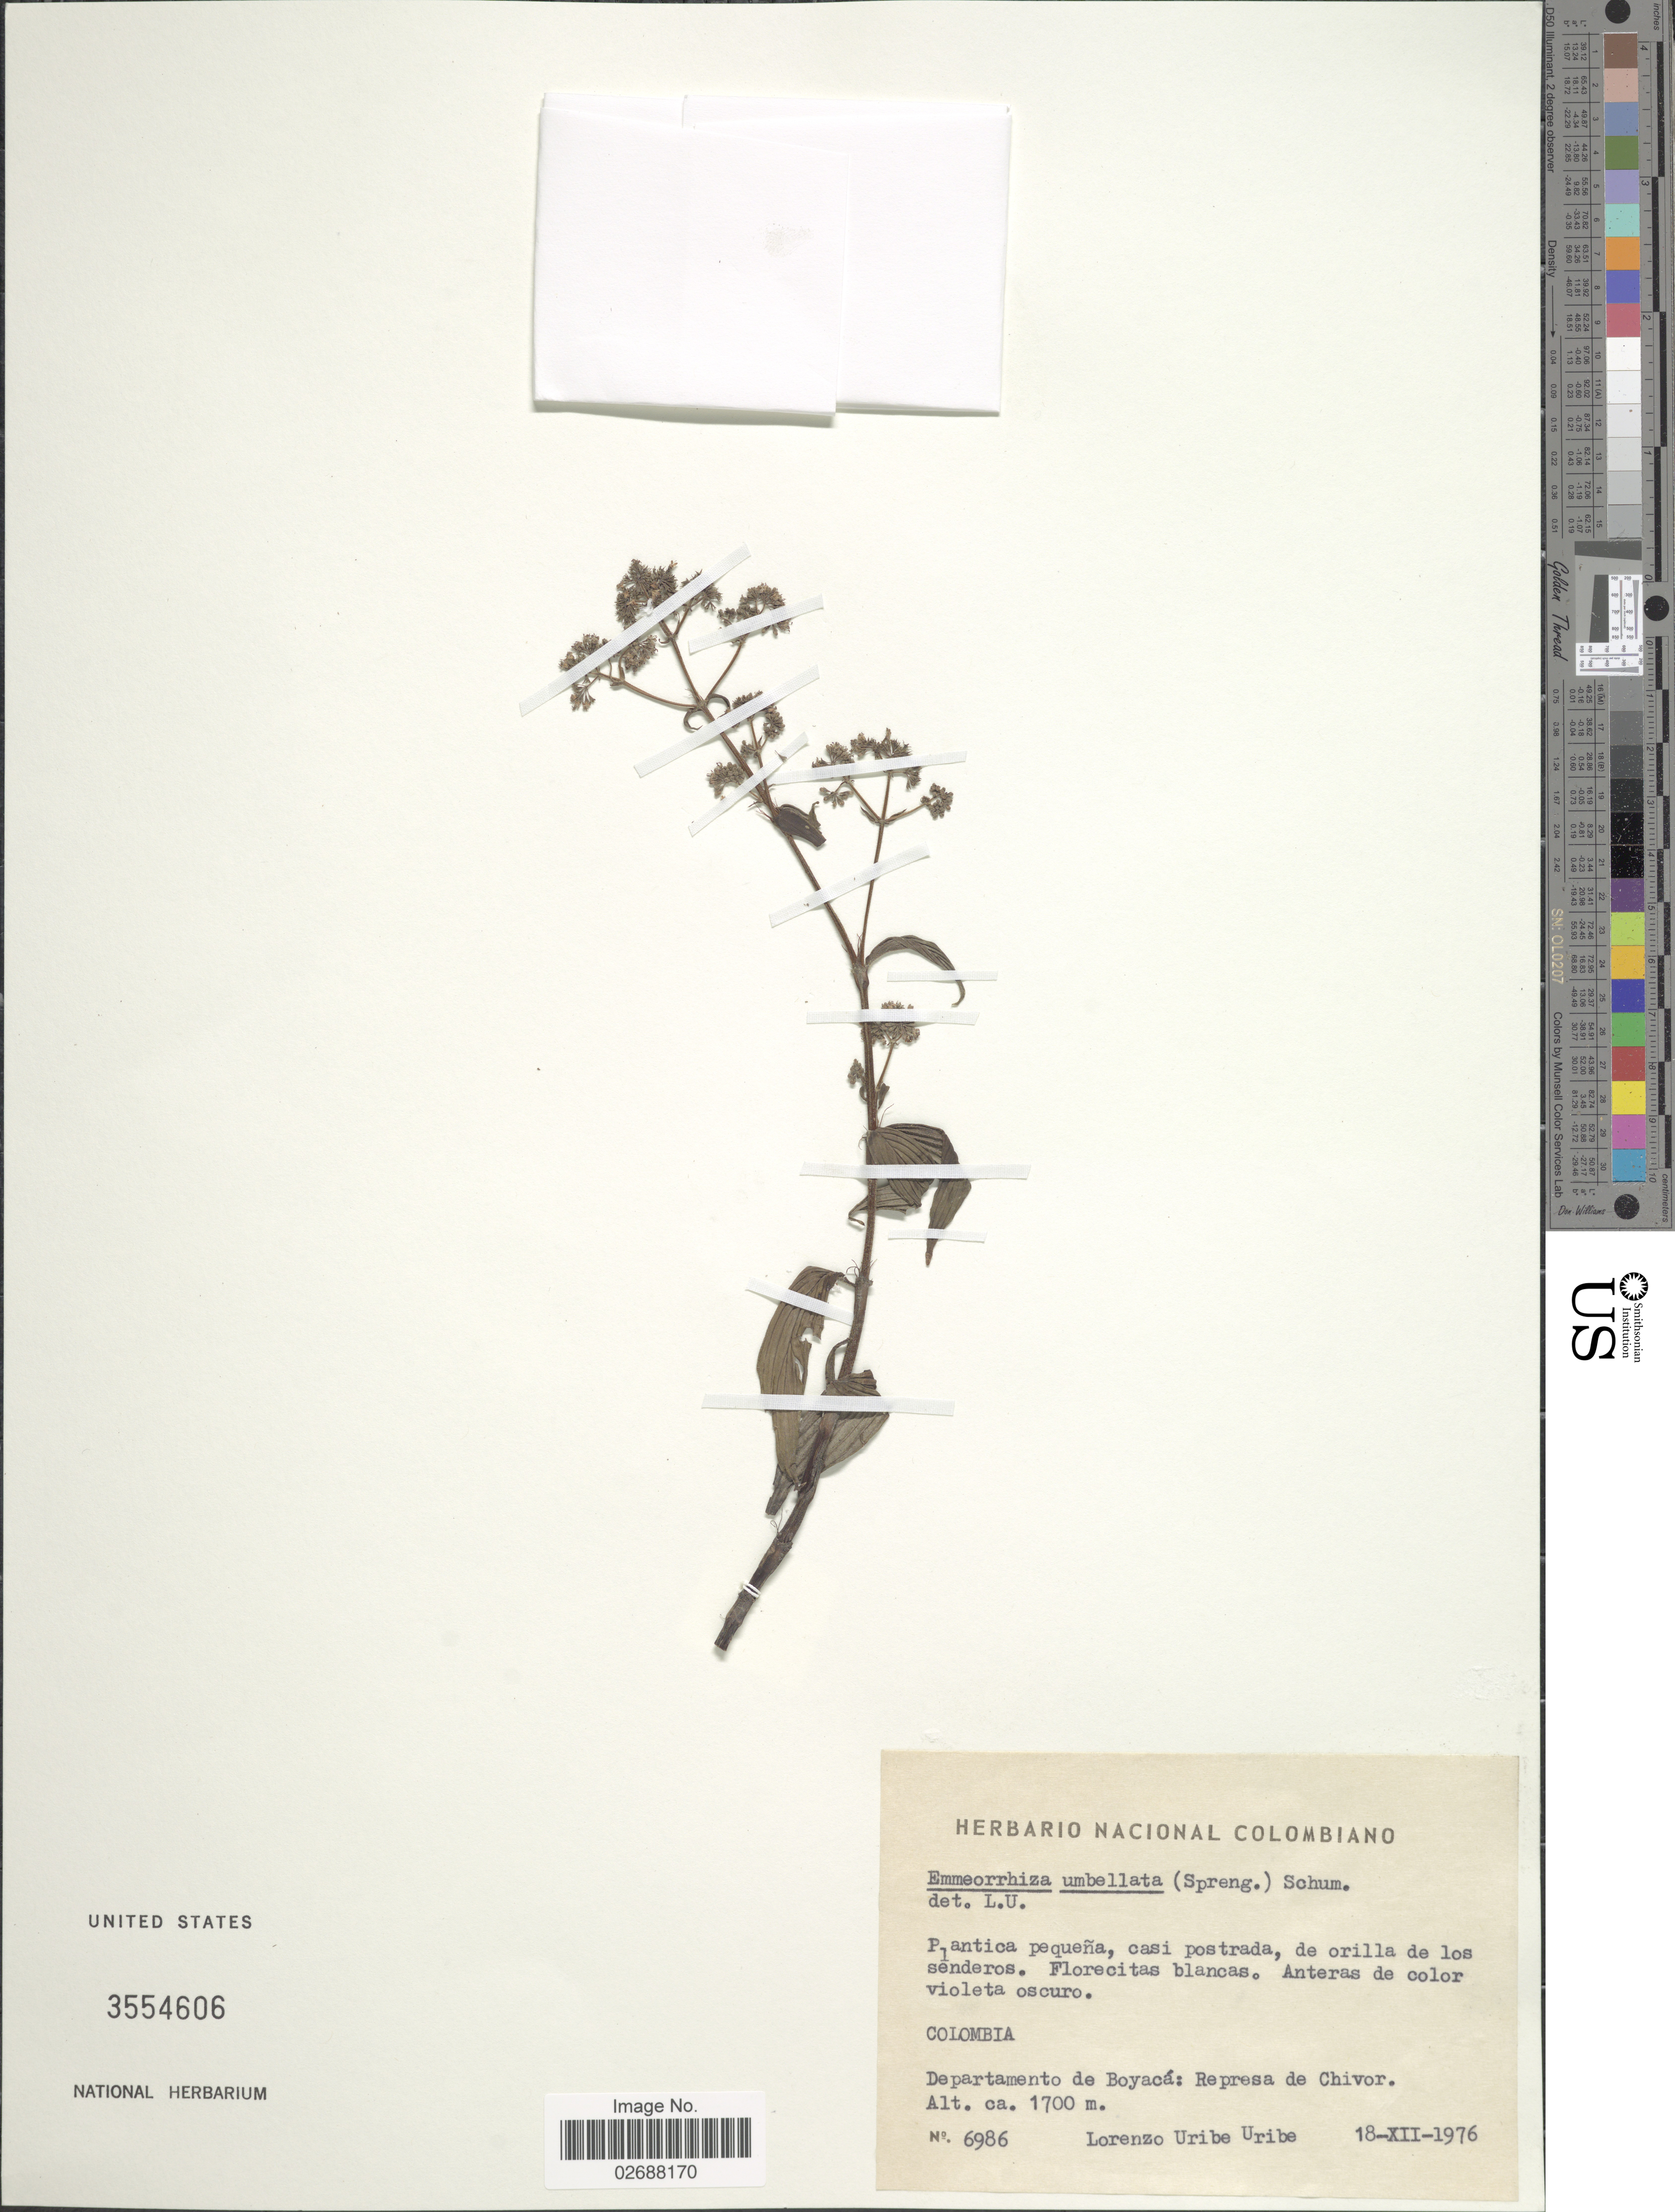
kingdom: Plantae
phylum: Tracheophyta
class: Magnoliopsida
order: Gentianales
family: Rubiaceae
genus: Emmeorhiza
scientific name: Emmeorhiza umbellata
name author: (Spreng.) K. Schum.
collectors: L. Uribe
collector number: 6986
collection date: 1976-12-18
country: Colombia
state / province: Boyacá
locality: Represa de Chivor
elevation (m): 1700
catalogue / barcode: US 3554606